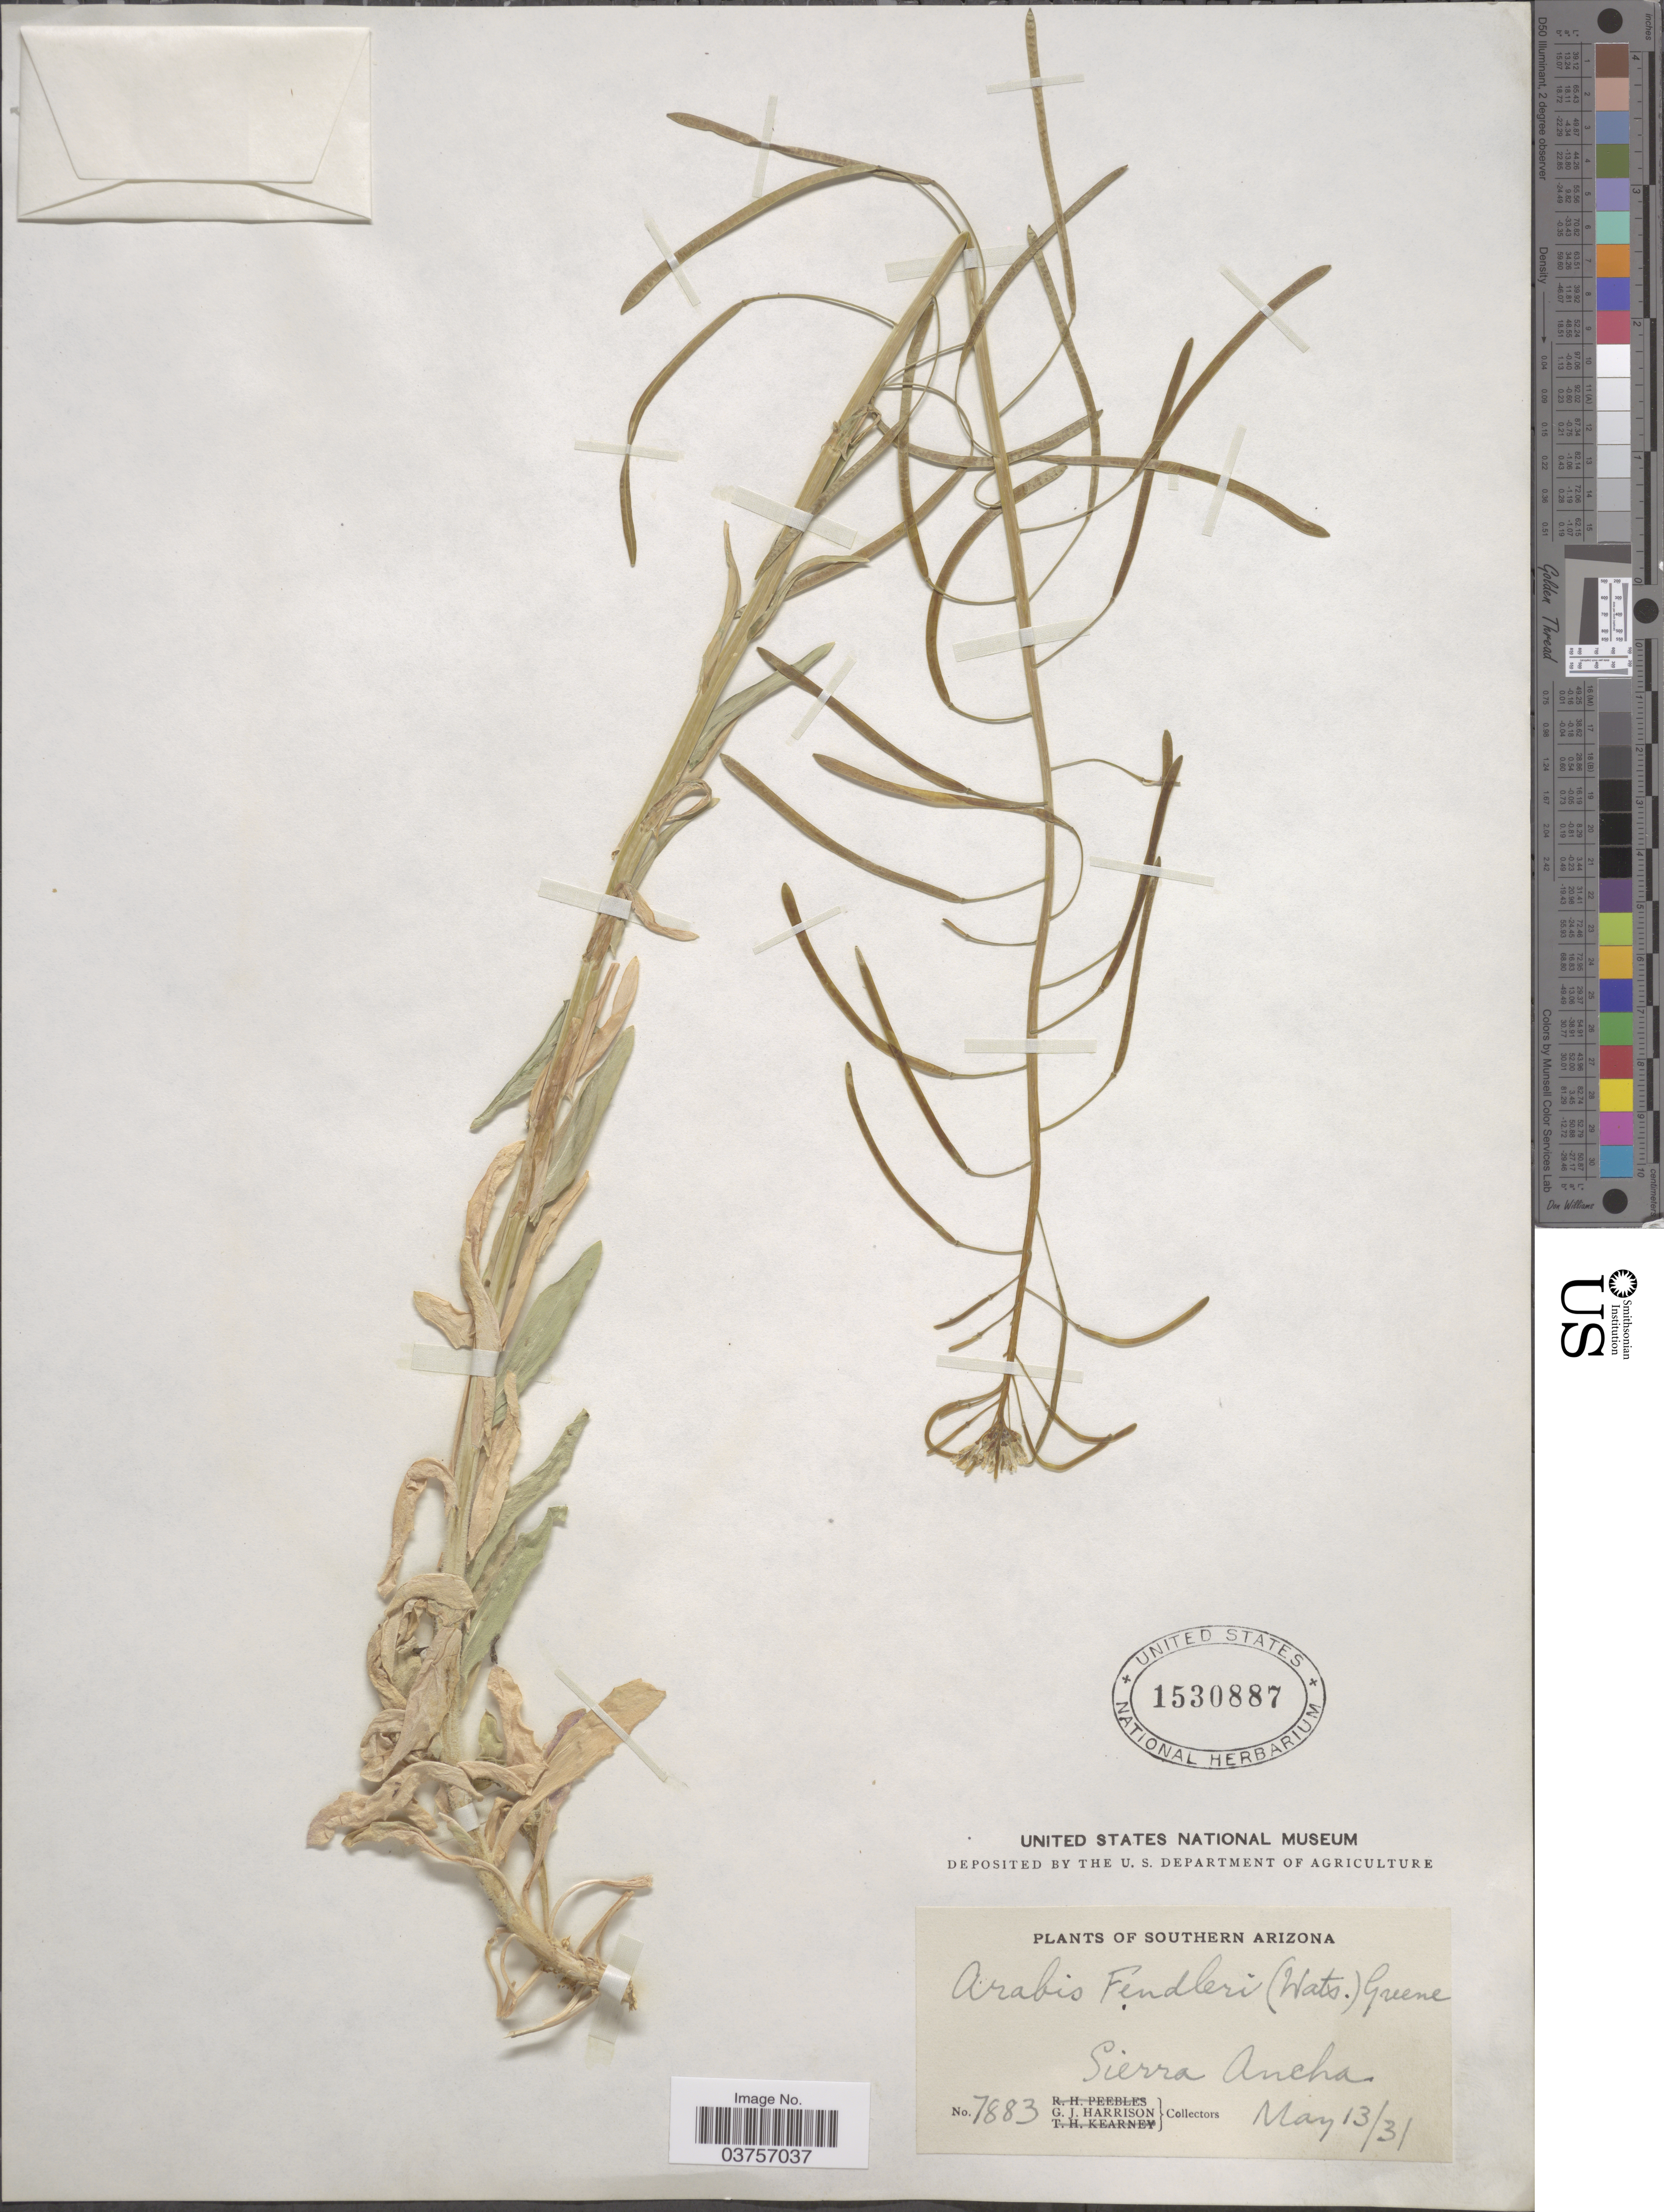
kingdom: Plantae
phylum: Tracheophyta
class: Magnoliopsida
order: Brassicales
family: Brassicaceae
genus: Arabis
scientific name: Arabis fendleri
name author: (S. Watson) Greene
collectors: G. J. Harrison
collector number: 7883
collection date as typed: Transcribed d/m/y: 13/5/31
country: United States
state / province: Arizona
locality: Southern Arizona. Sierra Ancha.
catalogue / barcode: US 1530887